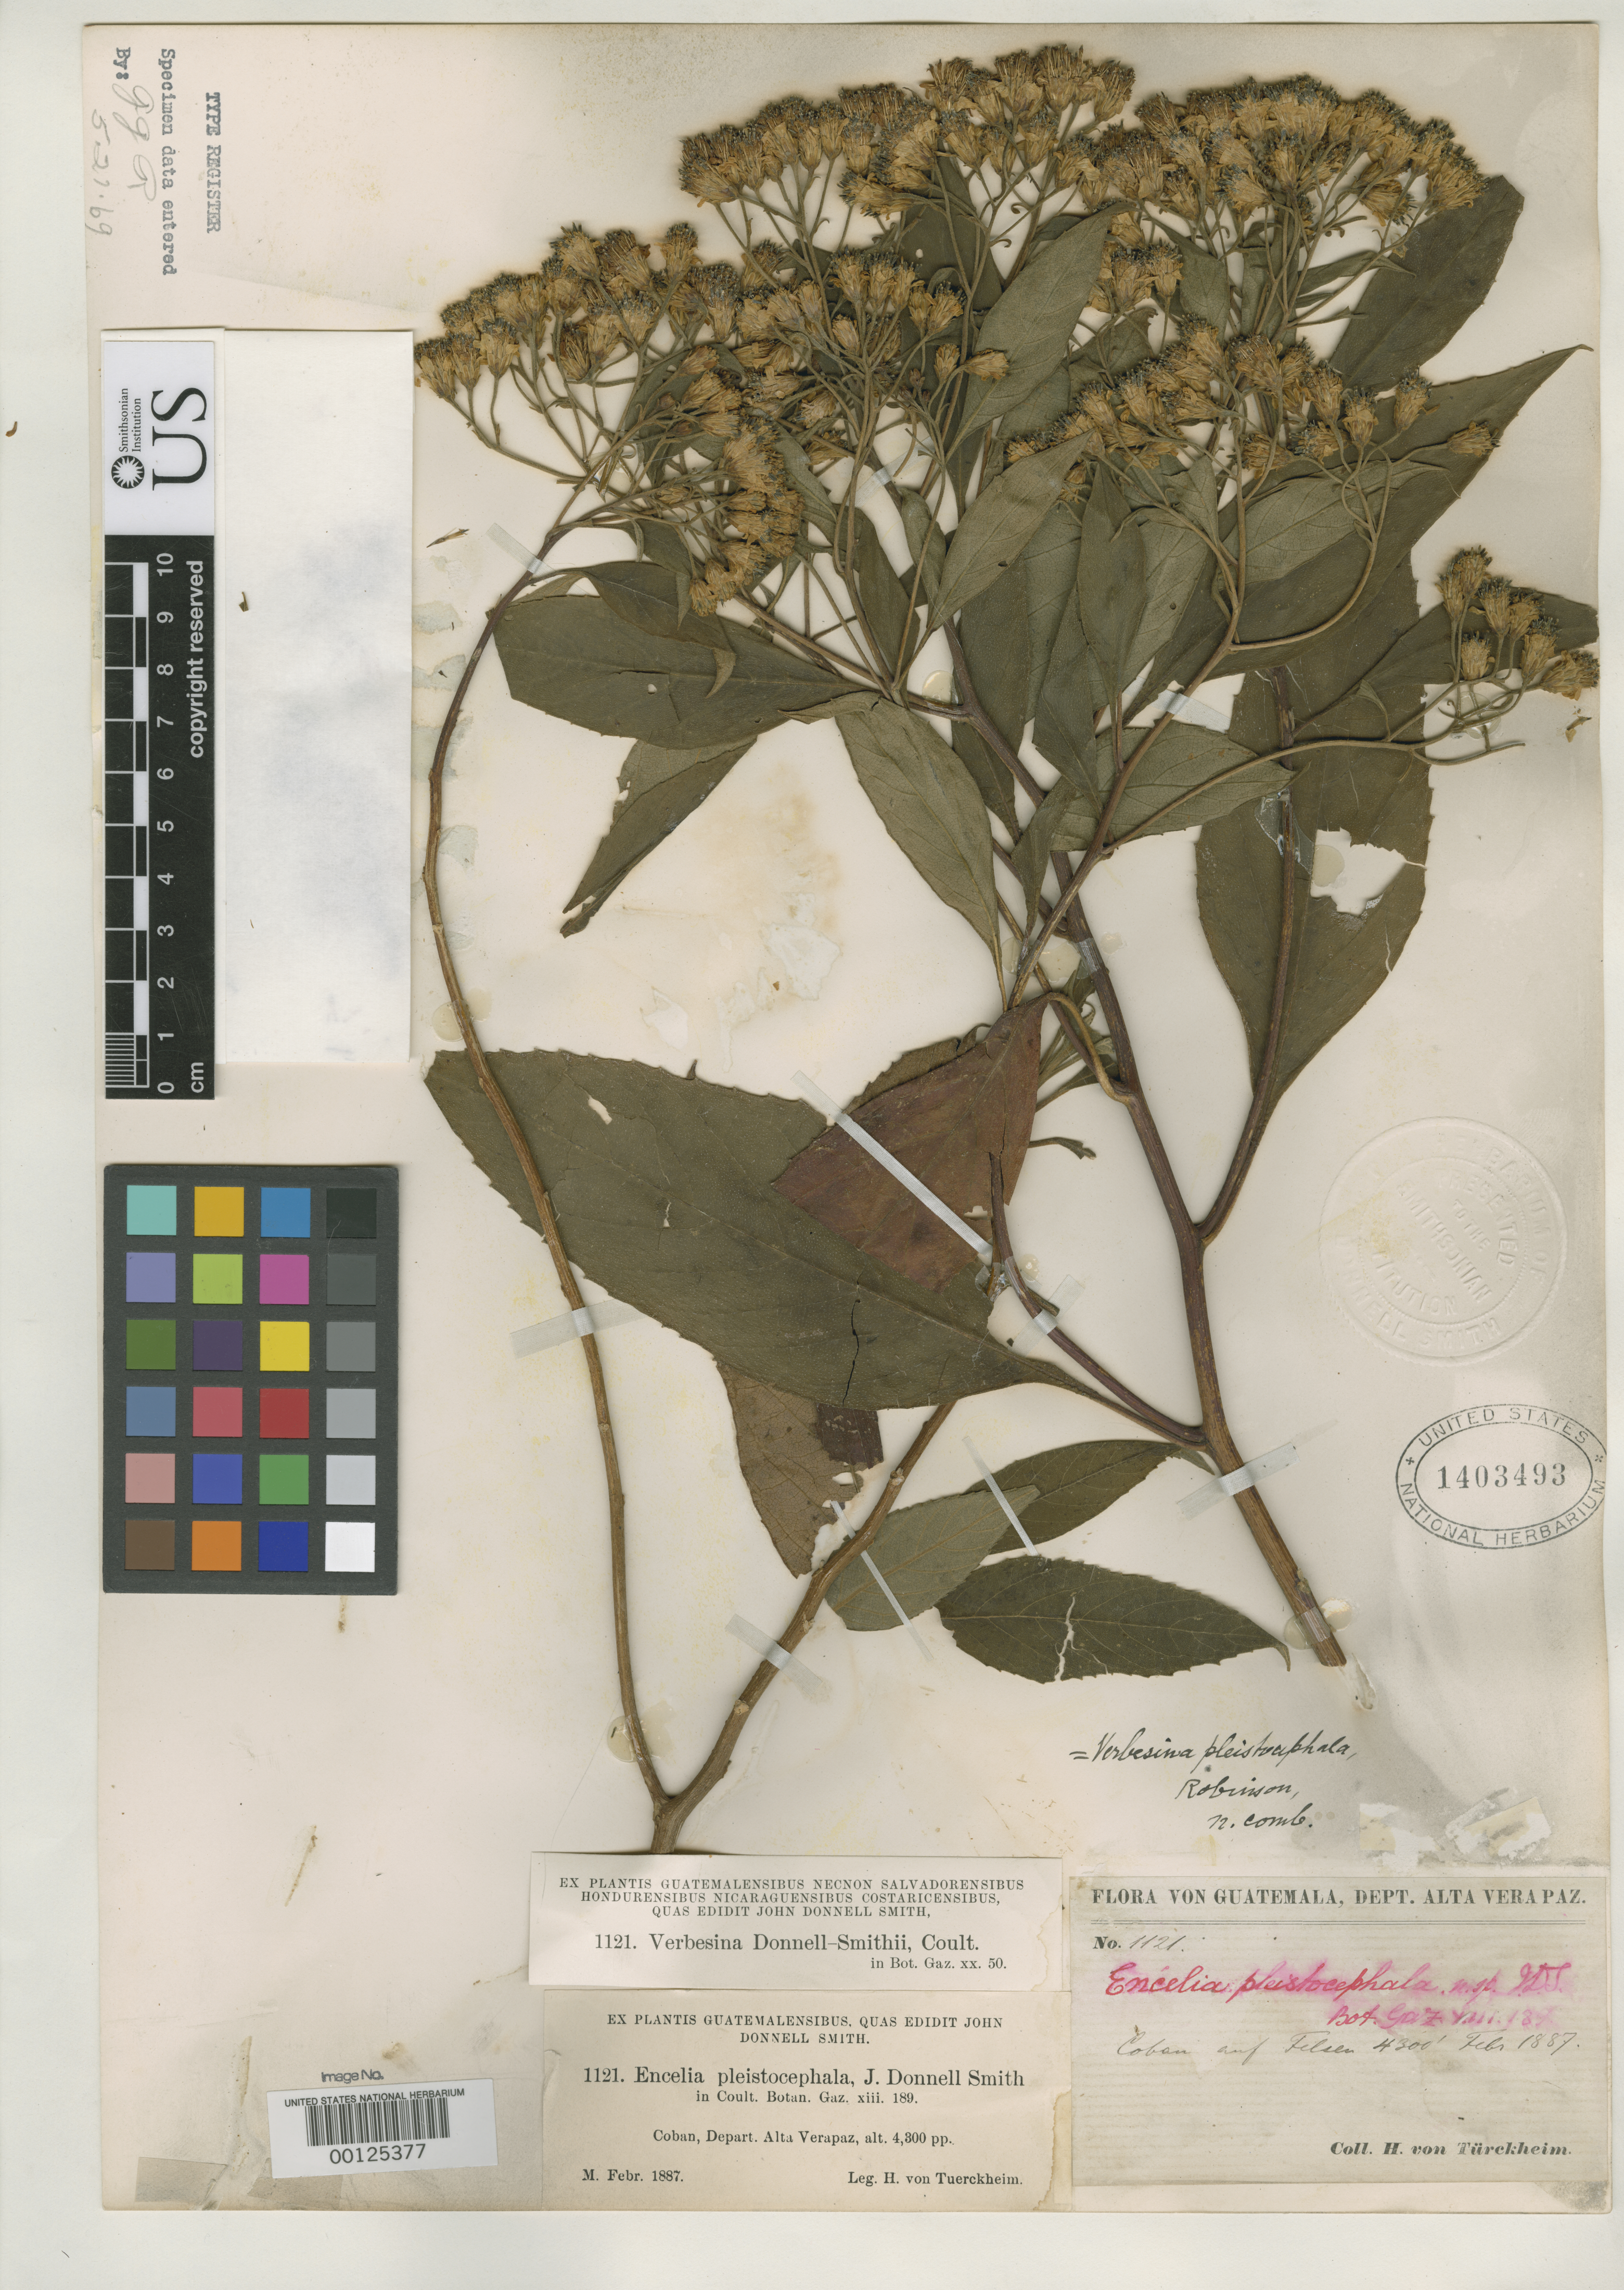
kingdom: Plantae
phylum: Tracheophyta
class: Magnoliopsida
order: Asterales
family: Asteraceae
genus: Encelia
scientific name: Encelia pleistocephala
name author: Donn. Sm.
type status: Type Collection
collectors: H. von Türckheim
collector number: J.D.S. 1121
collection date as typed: Feb 1887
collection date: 1887-02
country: Guatemala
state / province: Alta Verapaz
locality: Near Cobán.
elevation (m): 1311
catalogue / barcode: US 1403493